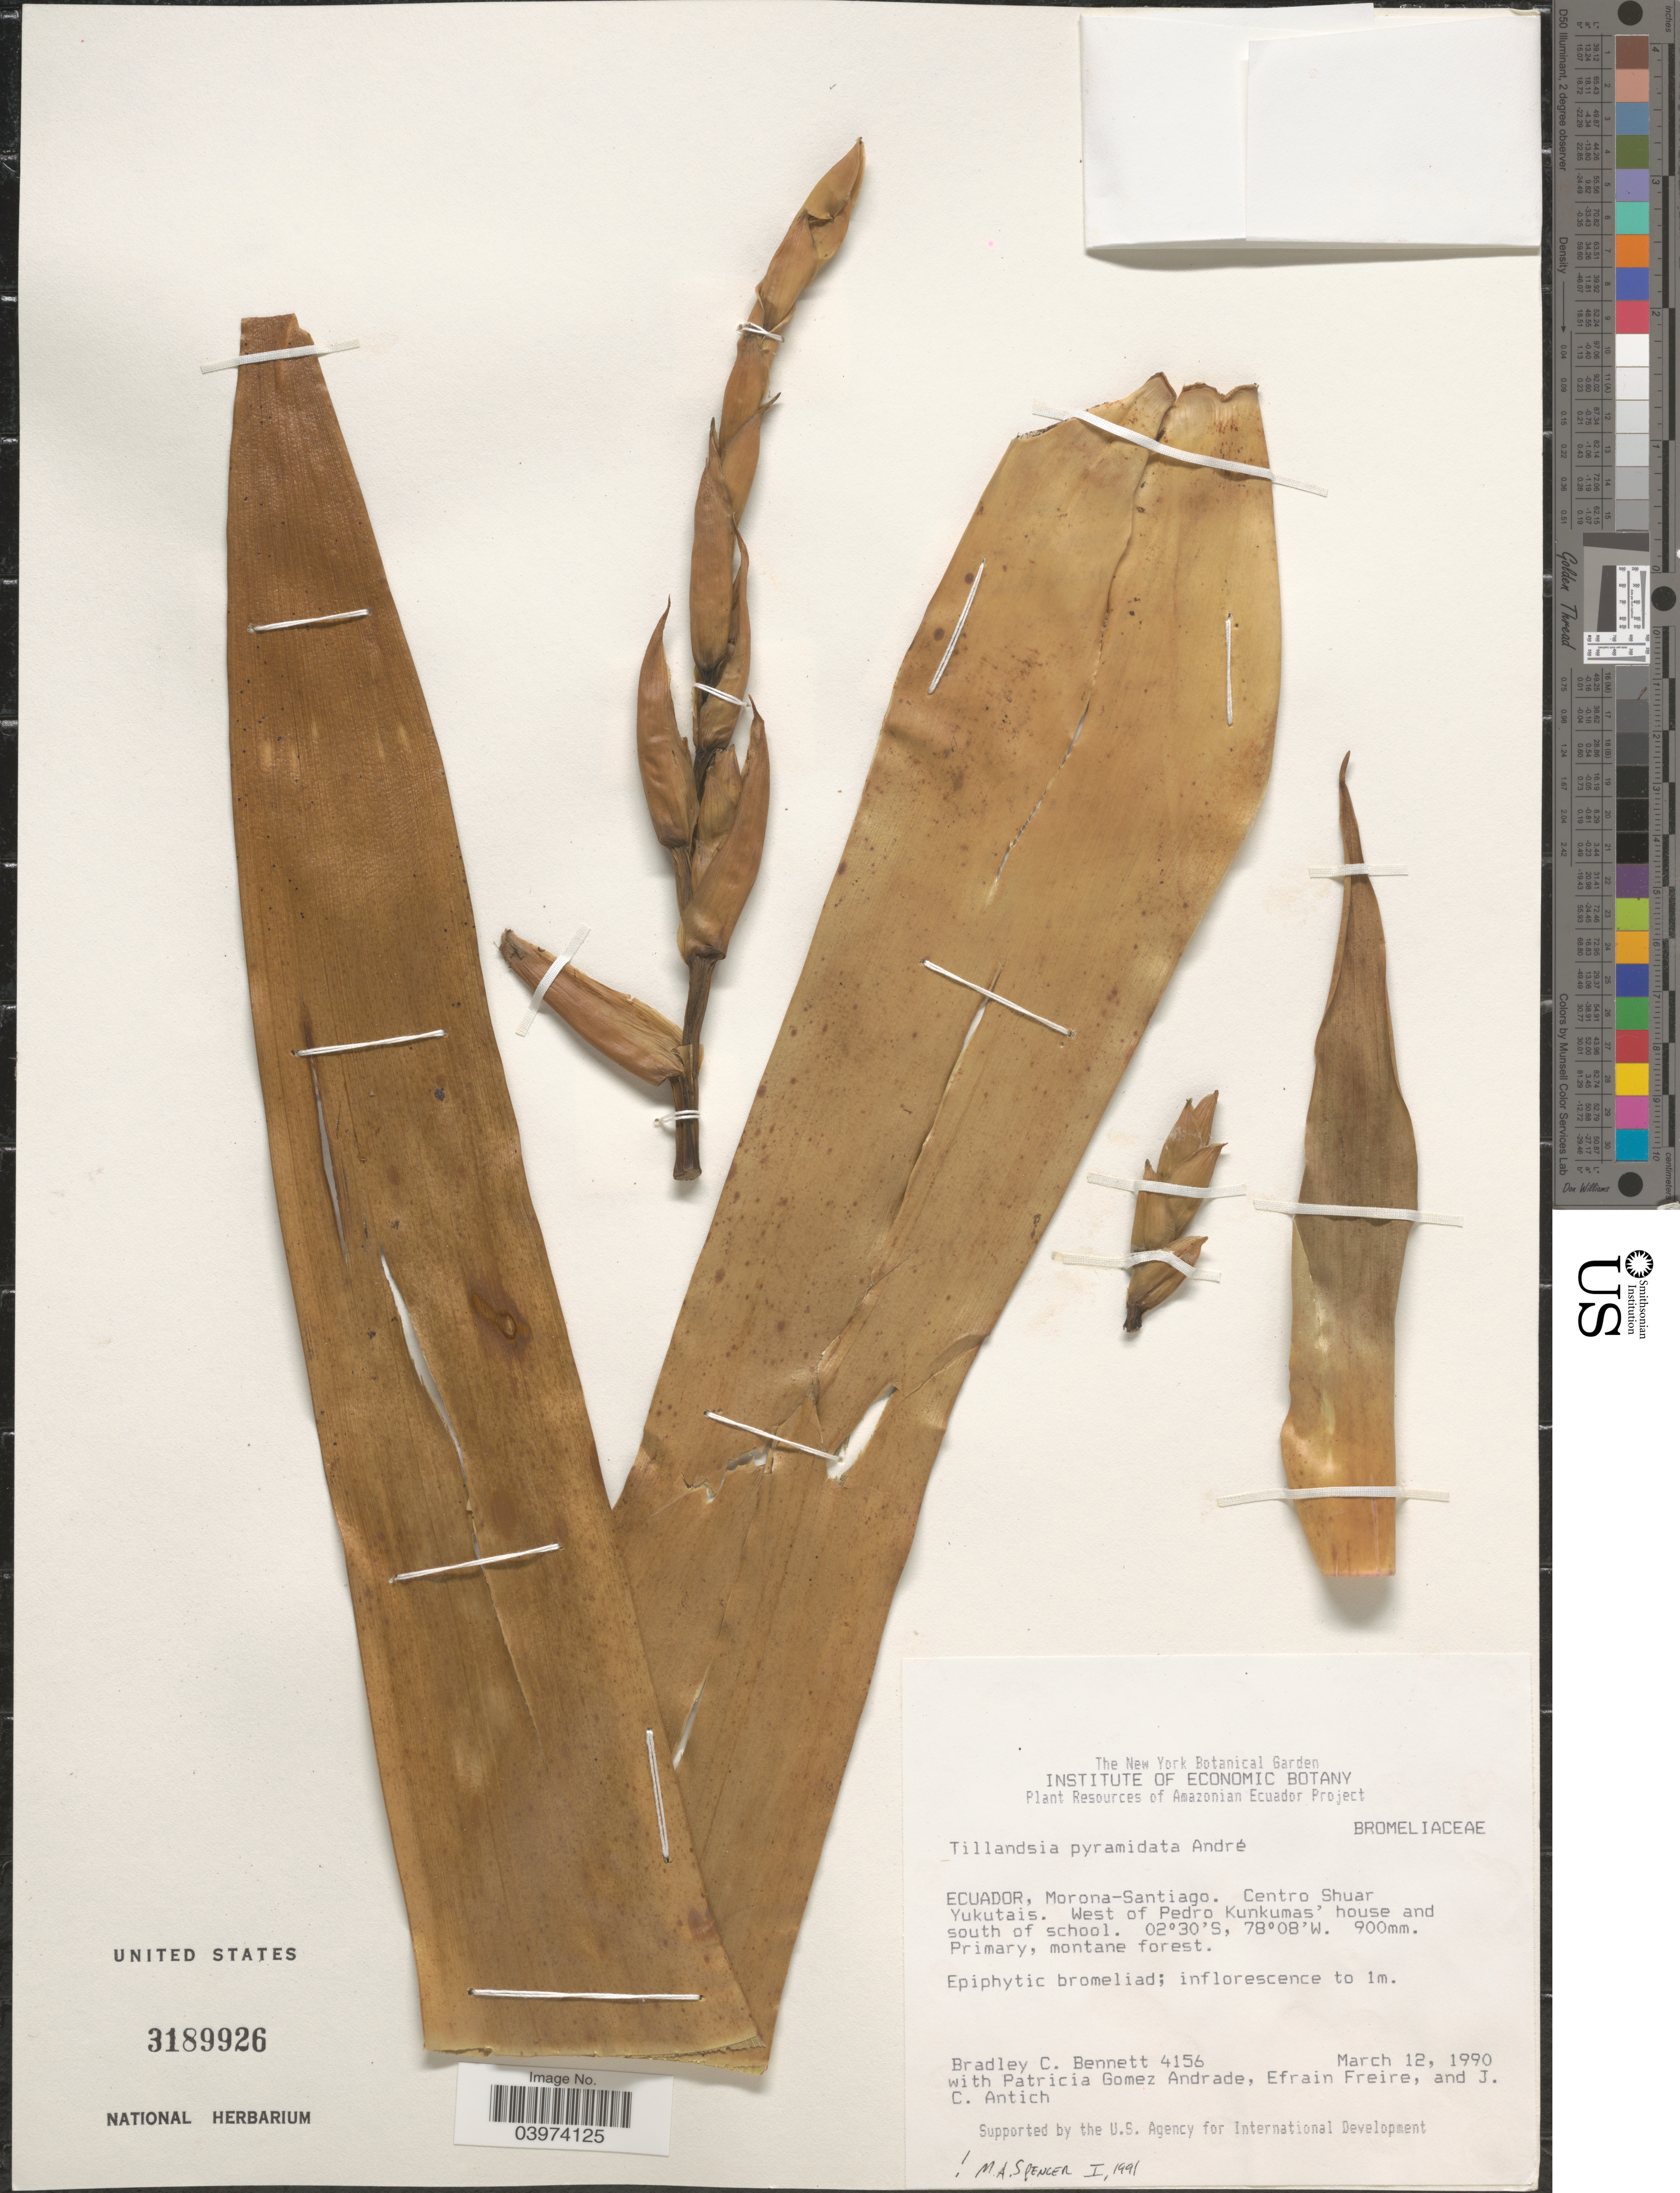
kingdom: Plantae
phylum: Tracheophyta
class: Liliopsida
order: Poales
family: Bromeliaceae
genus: Tillandsia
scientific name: Tillandsia pyramidata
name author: André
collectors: B. C. Bennett, P. Andrade, E. Freire & J. Antich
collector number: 4156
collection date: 1990-03-12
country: Ecuador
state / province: Morona-Santiago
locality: Cento Shuar Yukutais. West of Pedro Kunkumas' house and south of school.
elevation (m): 900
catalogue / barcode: US 3189926